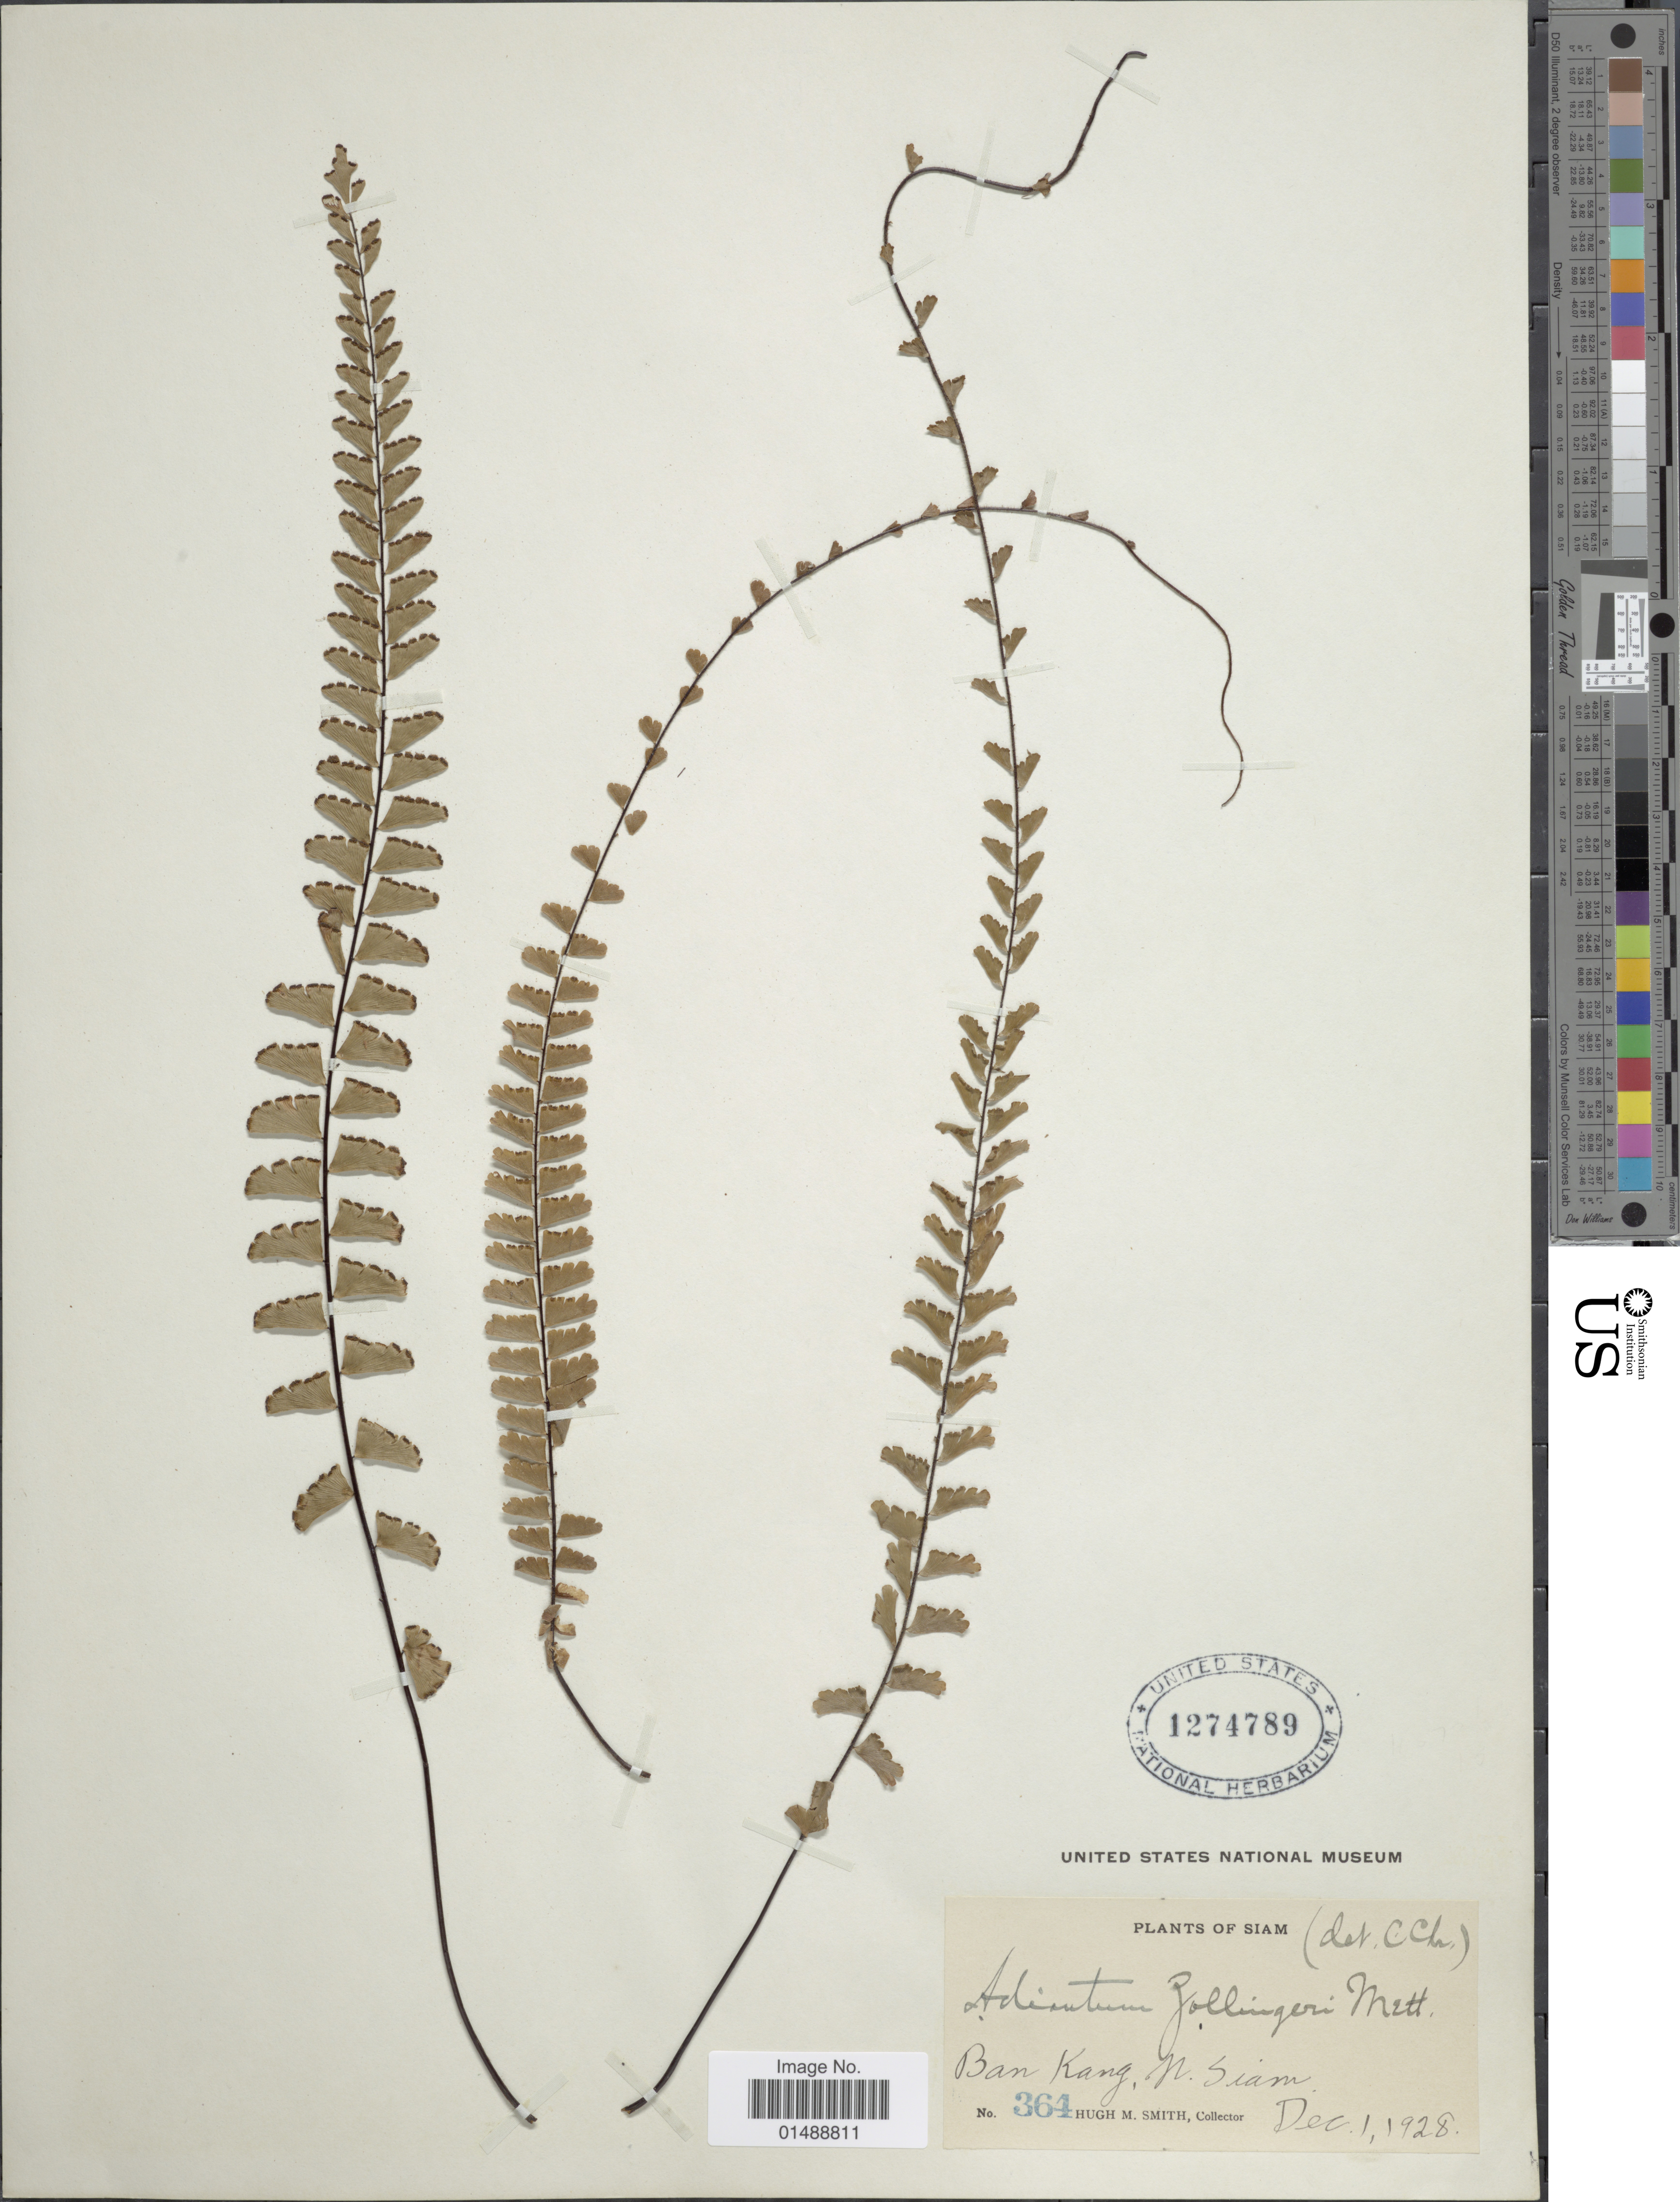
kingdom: Plantae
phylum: Tracheophyta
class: Polypodiopsida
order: Polypodiales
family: Pteridaceae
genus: Adiantum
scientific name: Adiantum zollingeri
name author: Mett. ex Kuhn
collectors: H. M. Smith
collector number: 364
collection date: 1928-12-01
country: Thailand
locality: Ban Kang, N. Siam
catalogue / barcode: US 1274789